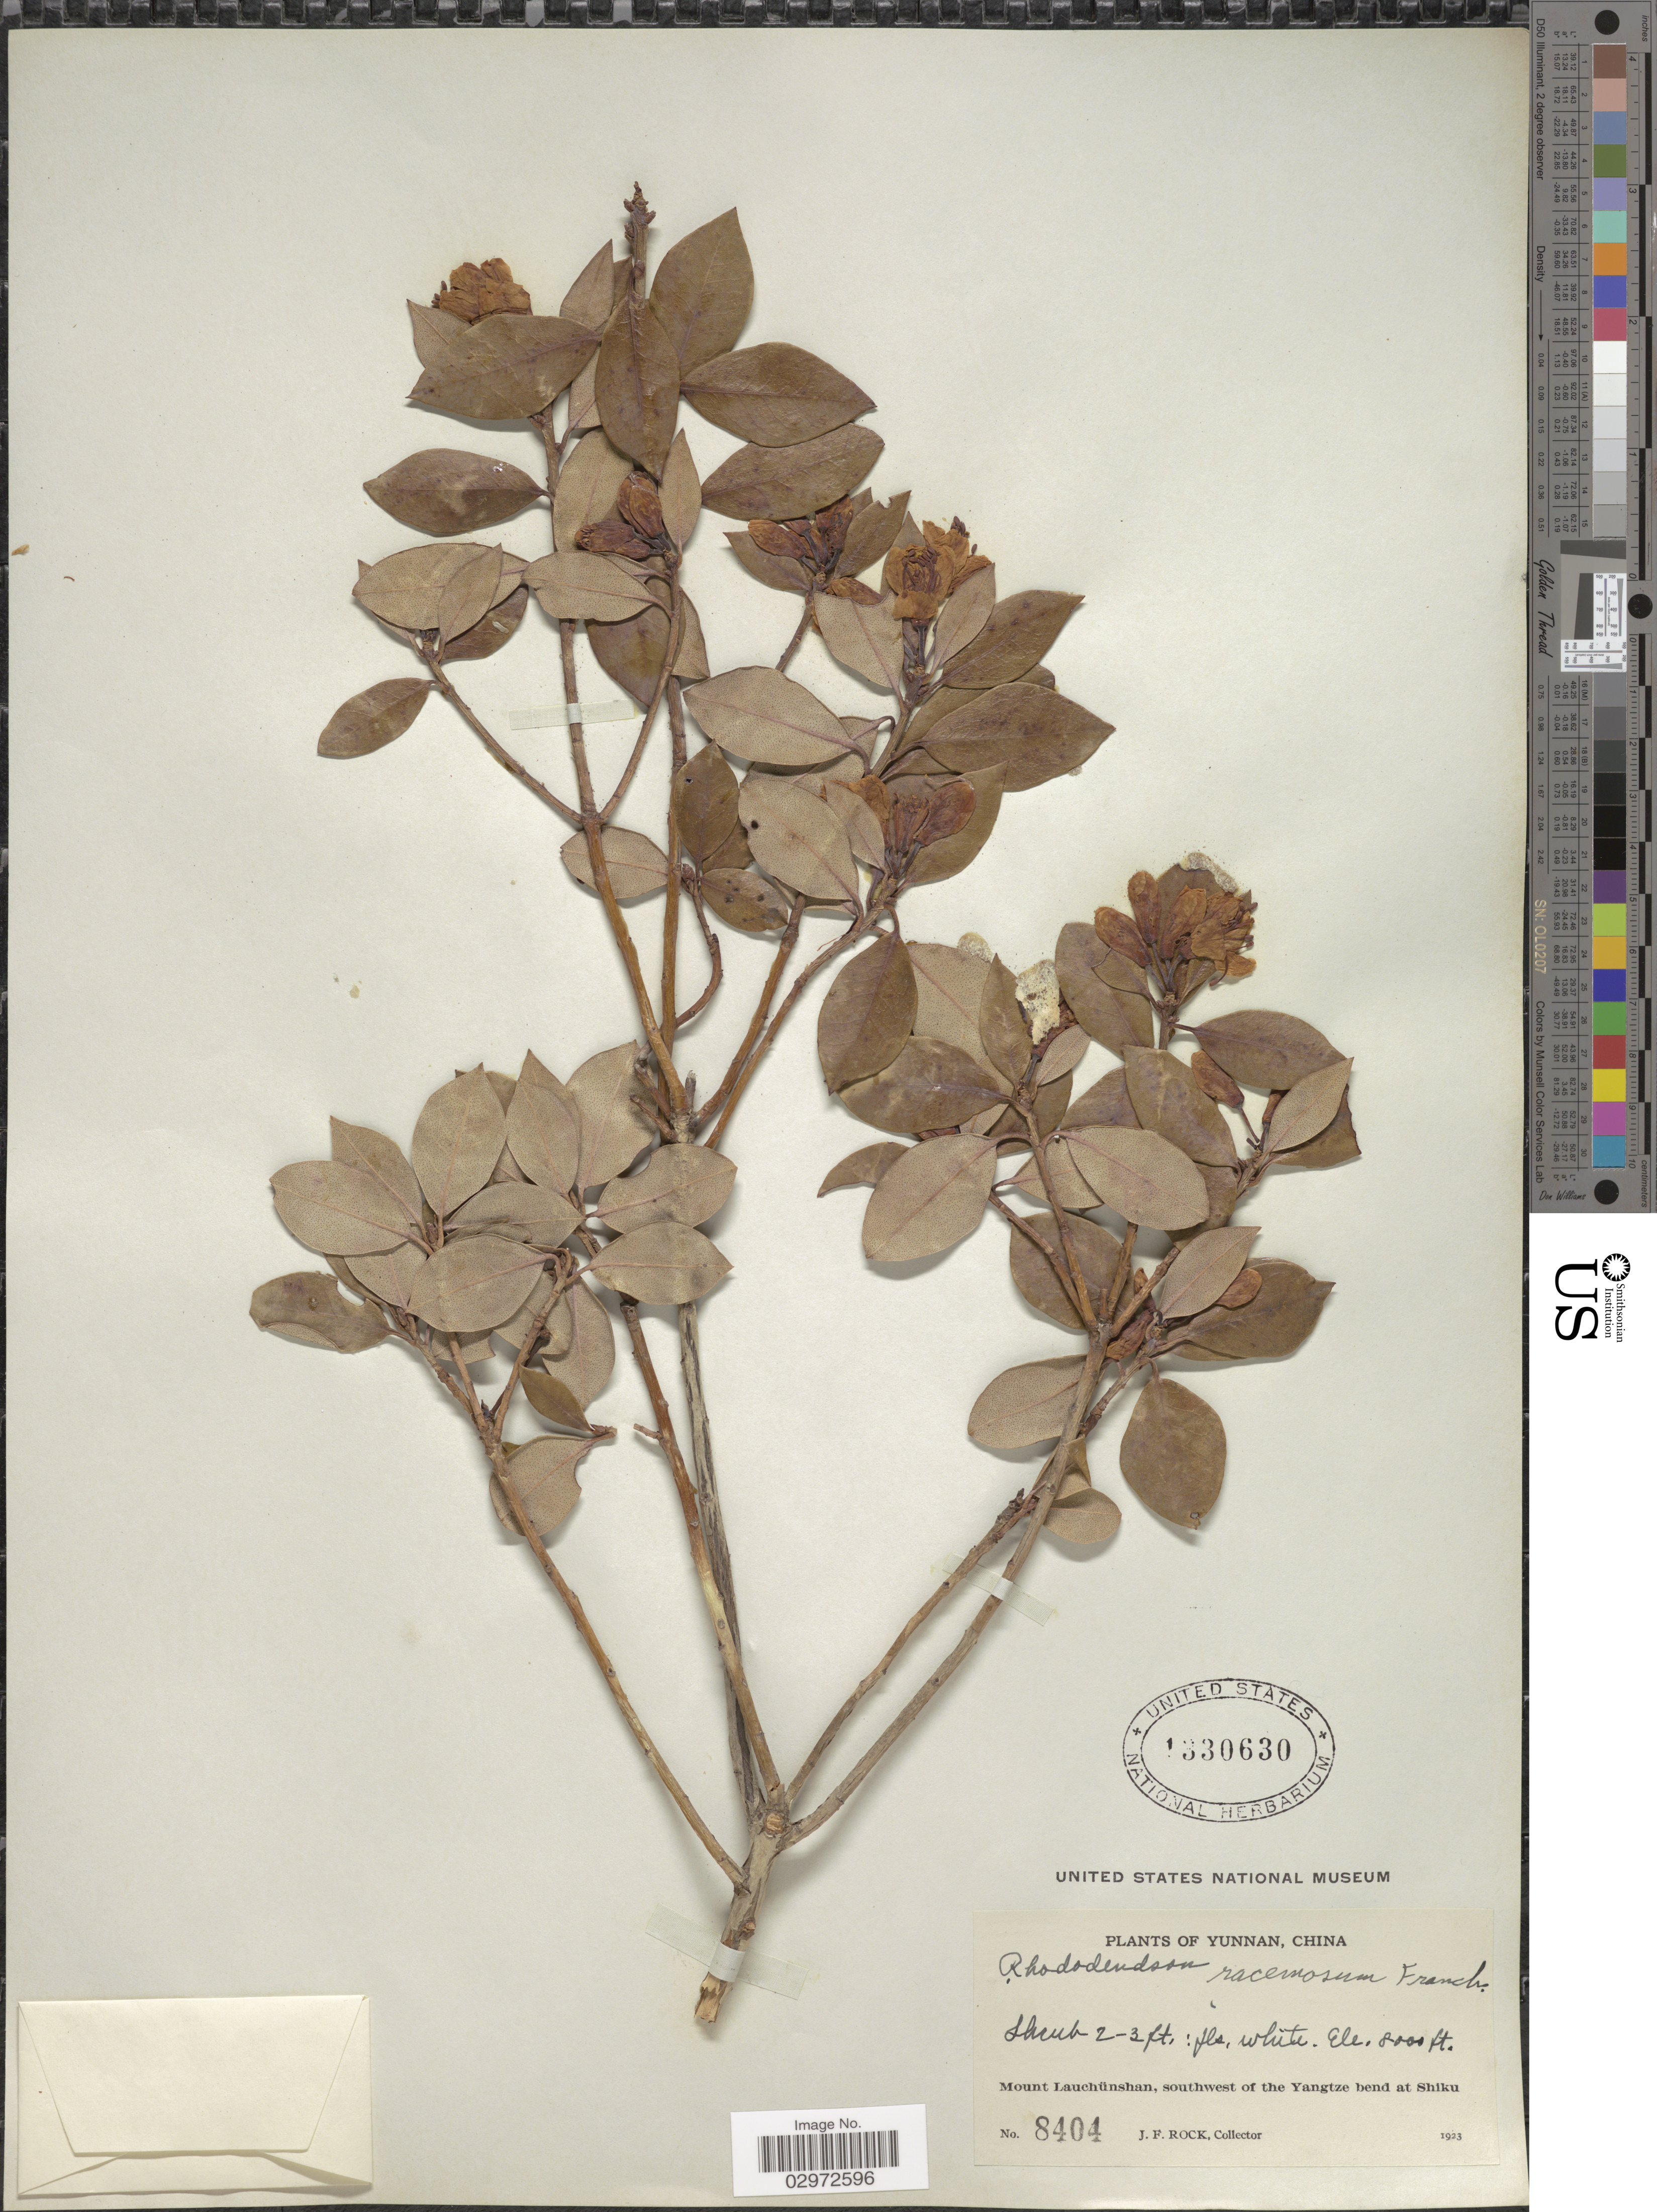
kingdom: Plantae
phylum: Tracheophyta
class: Magnoliopsida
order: Ericales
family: Ericaceae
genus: Rhododendron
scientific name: Rhododendron racemosum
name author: Franch.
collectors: J. Rock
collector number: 8404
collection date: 1923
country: China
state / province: Yunnan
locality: Mount Lauchünshan, southwest of the Yangtze bend at Shiku.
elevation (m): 2438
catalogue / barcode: US 1330630